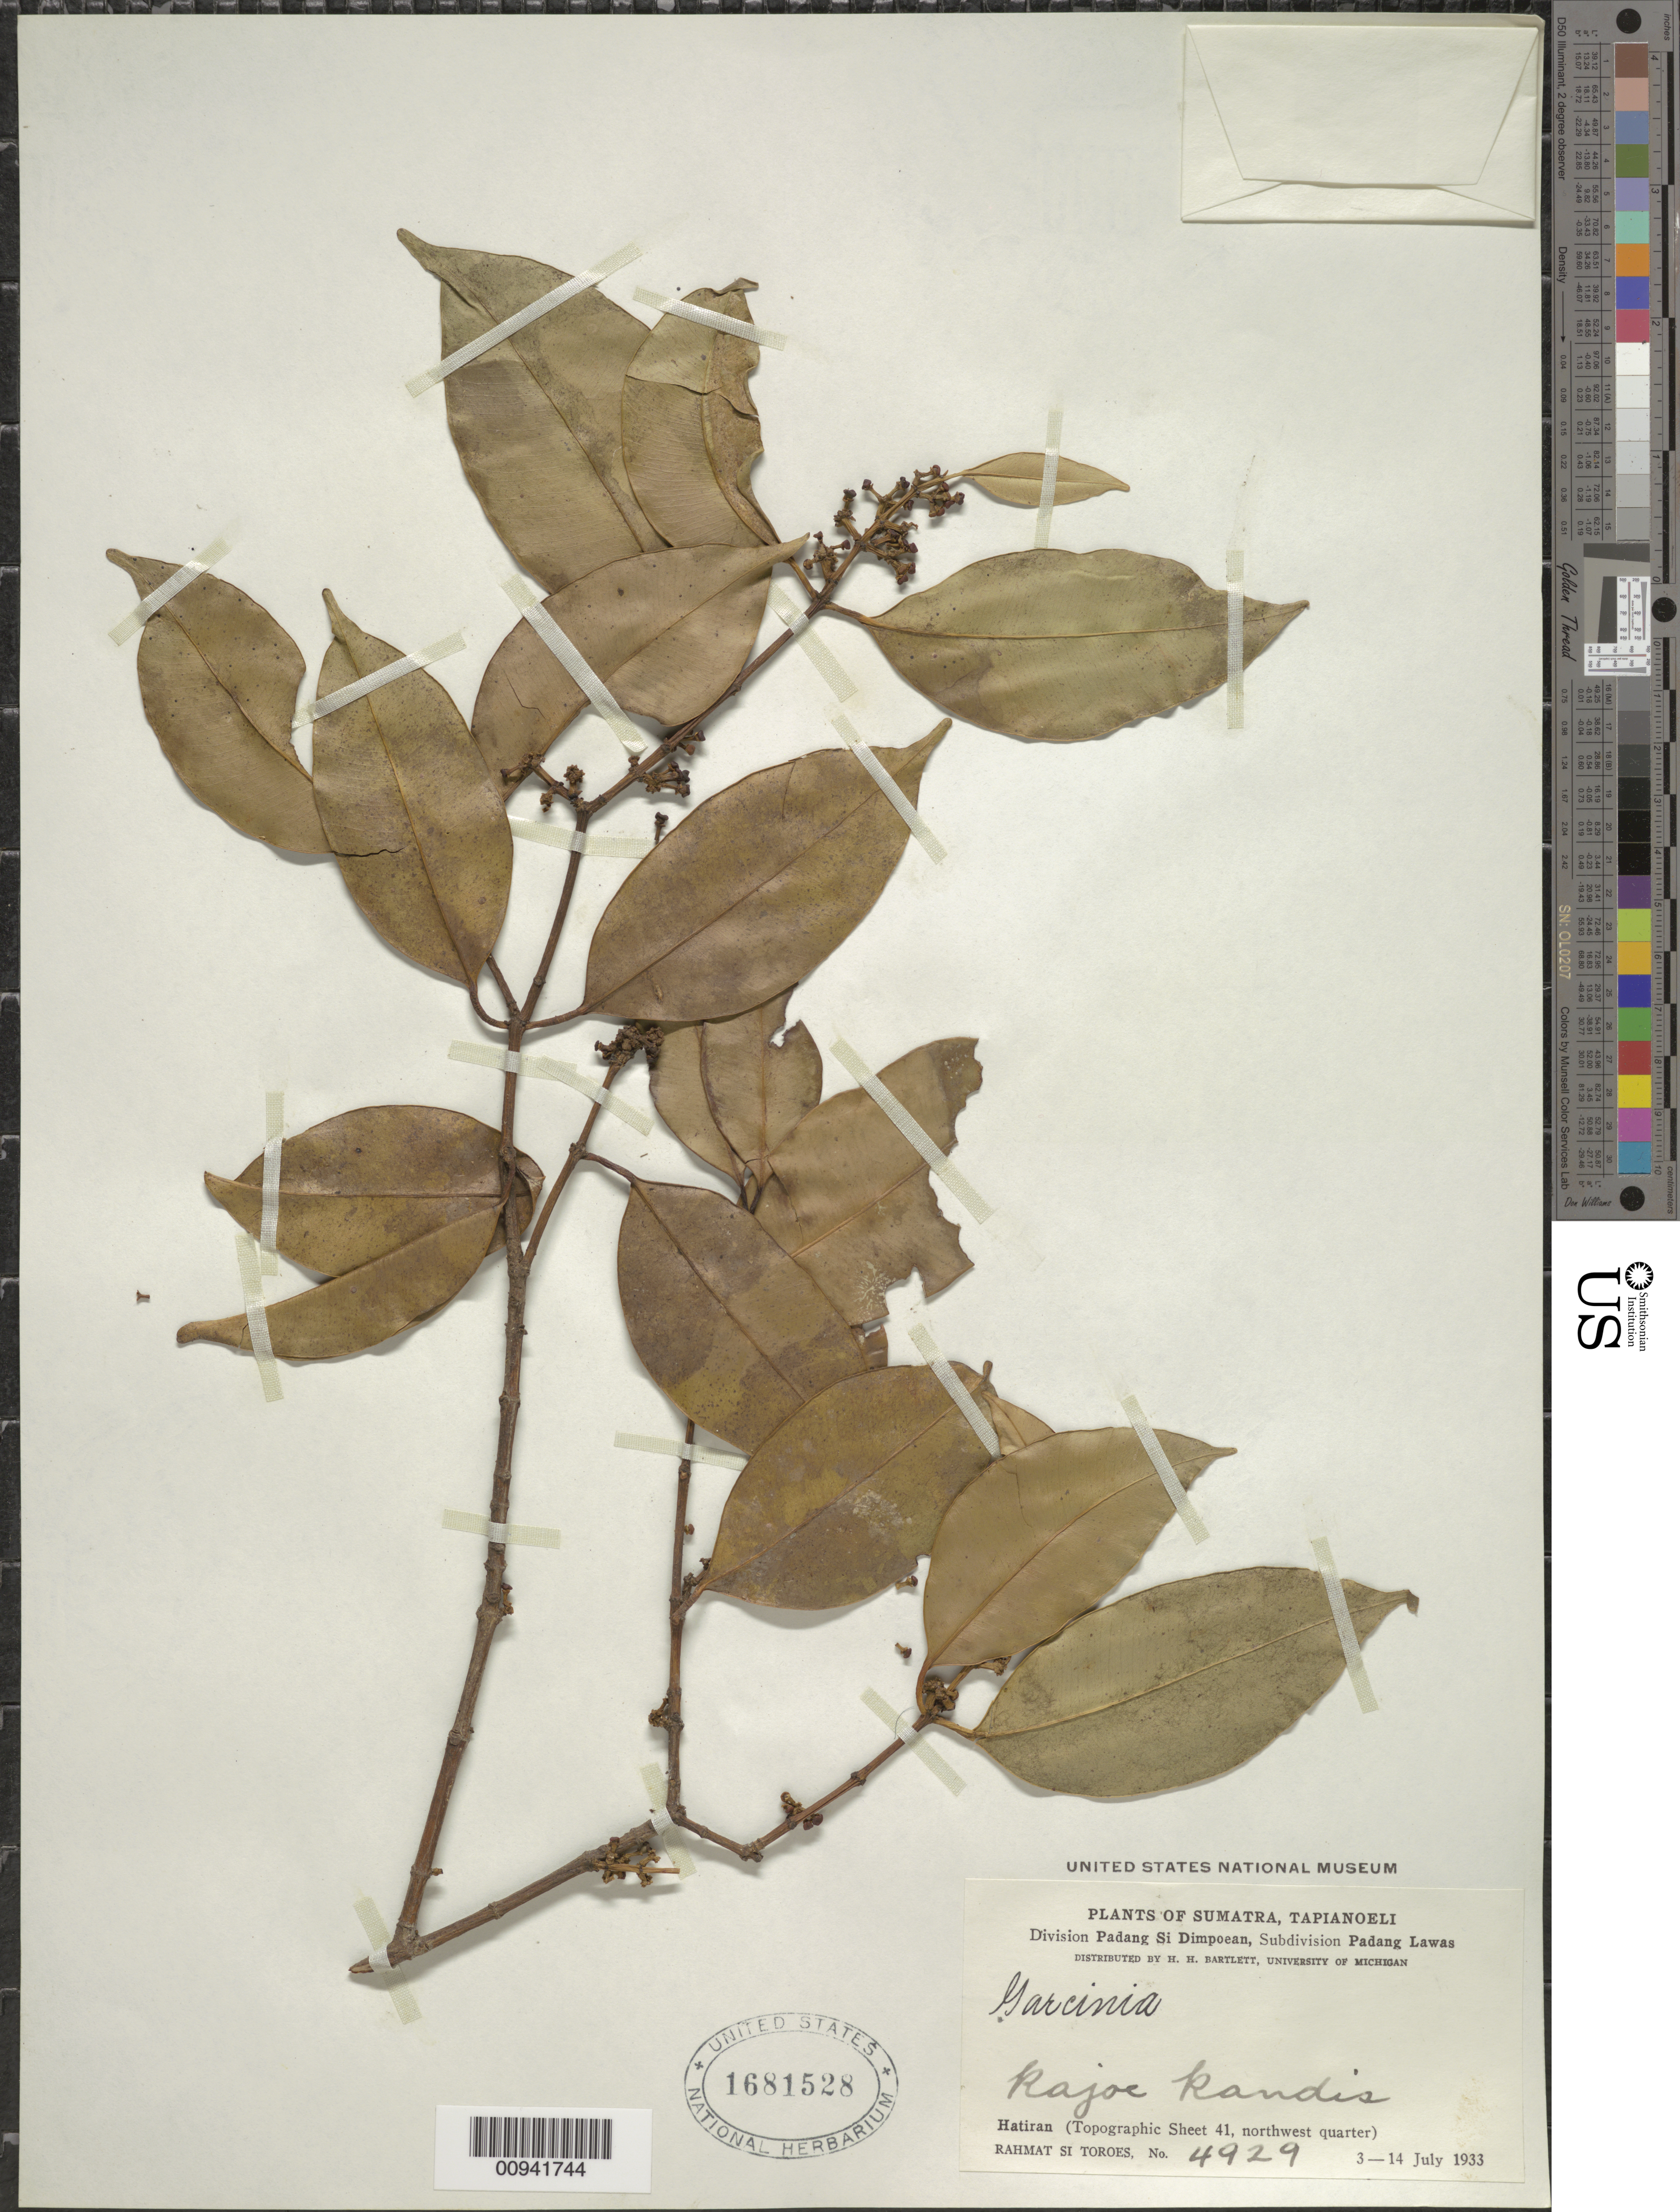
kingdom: Plantae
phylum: Tracheophyta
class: Magnoliopsida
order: Malpighiales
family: Clusiaceae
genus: Garcinia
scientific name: Garcinia sp.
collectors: Rahmat Si Boeea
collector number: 4929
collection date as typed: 03 Jul 1933 to 14 Jul 1933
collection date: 1933-07-03/1933-07-14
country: Indonesia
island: Sumatra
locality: Division Padang Si Dimpoean, Subdivision padang Lawas; Hatiran (topographic sheet 41, northwest quarter)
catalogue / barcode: US 1681528